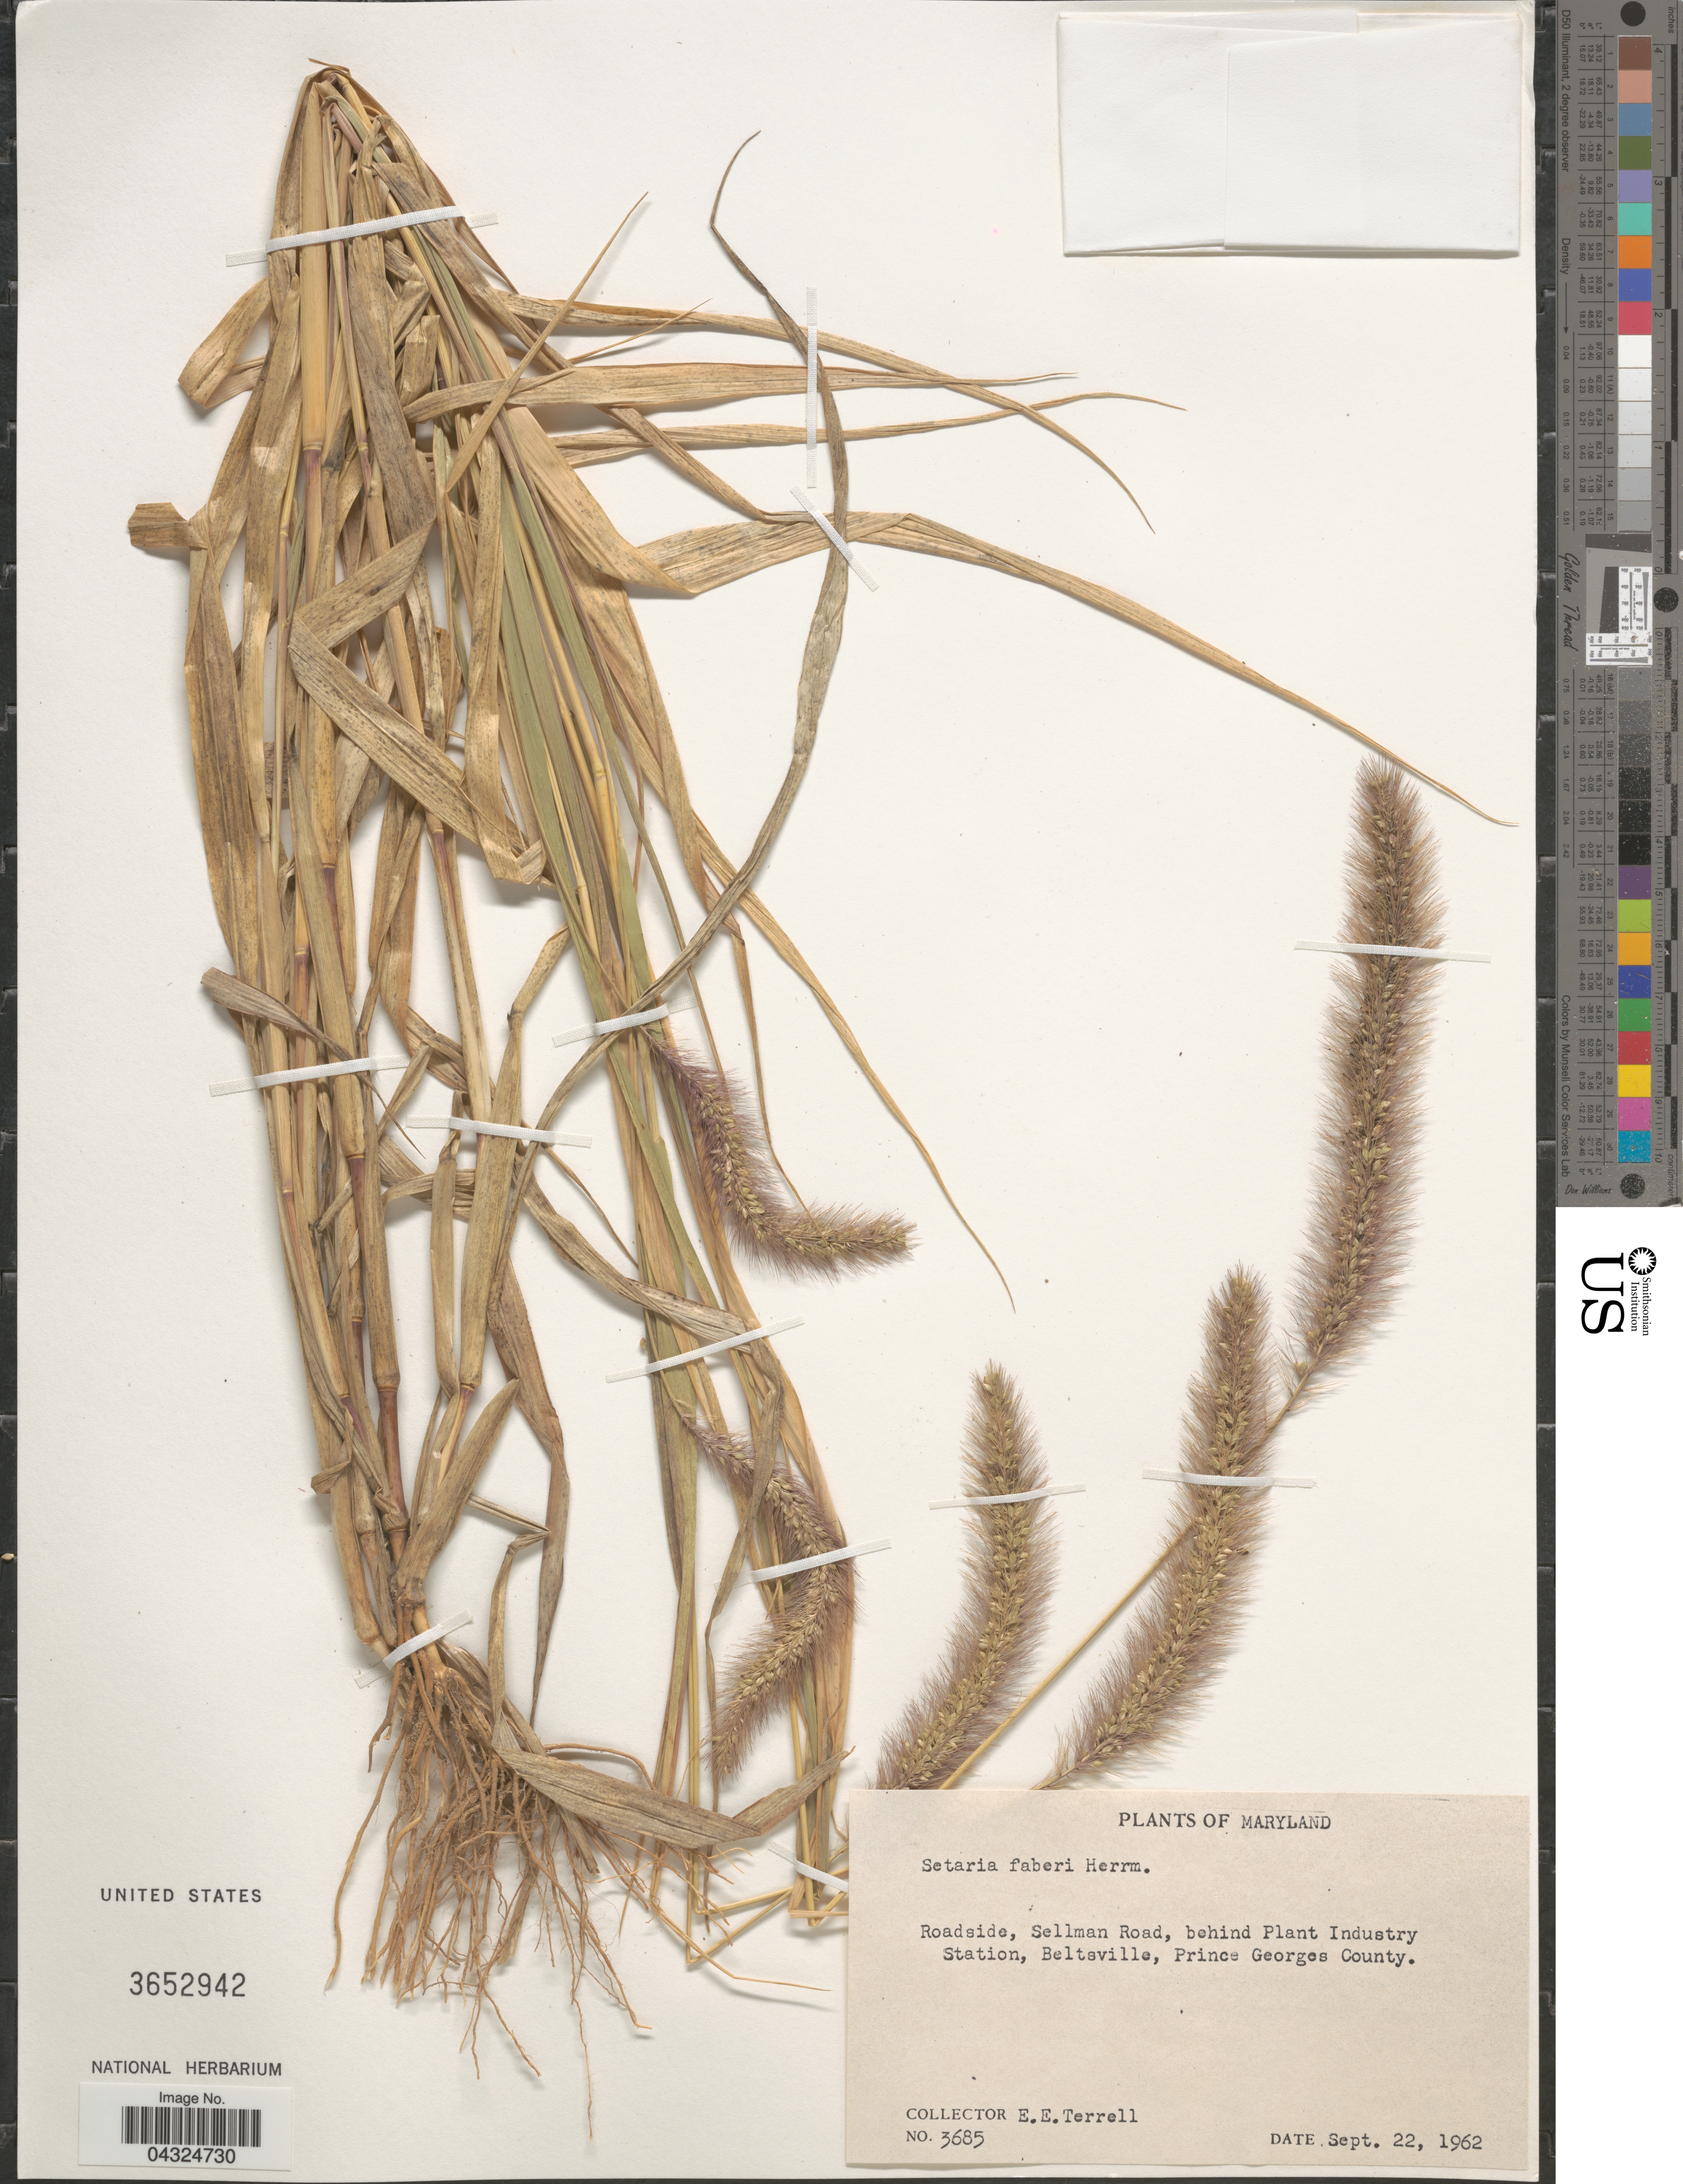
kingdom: Plantae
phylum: Tracheophyta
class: Liliopsida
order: Poales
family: Poaceae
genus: Setaria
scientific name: Setaria faberi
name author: R.A.W. Herrm.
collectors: E. E. Terrell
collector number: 3685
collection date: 1962-09-22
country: United States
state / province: Maryland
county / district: Prince George's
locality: Roadside, Sellman Road, behind Plant Industry Station, Beltsville, Prince Georges County.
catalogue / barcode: US 3652942